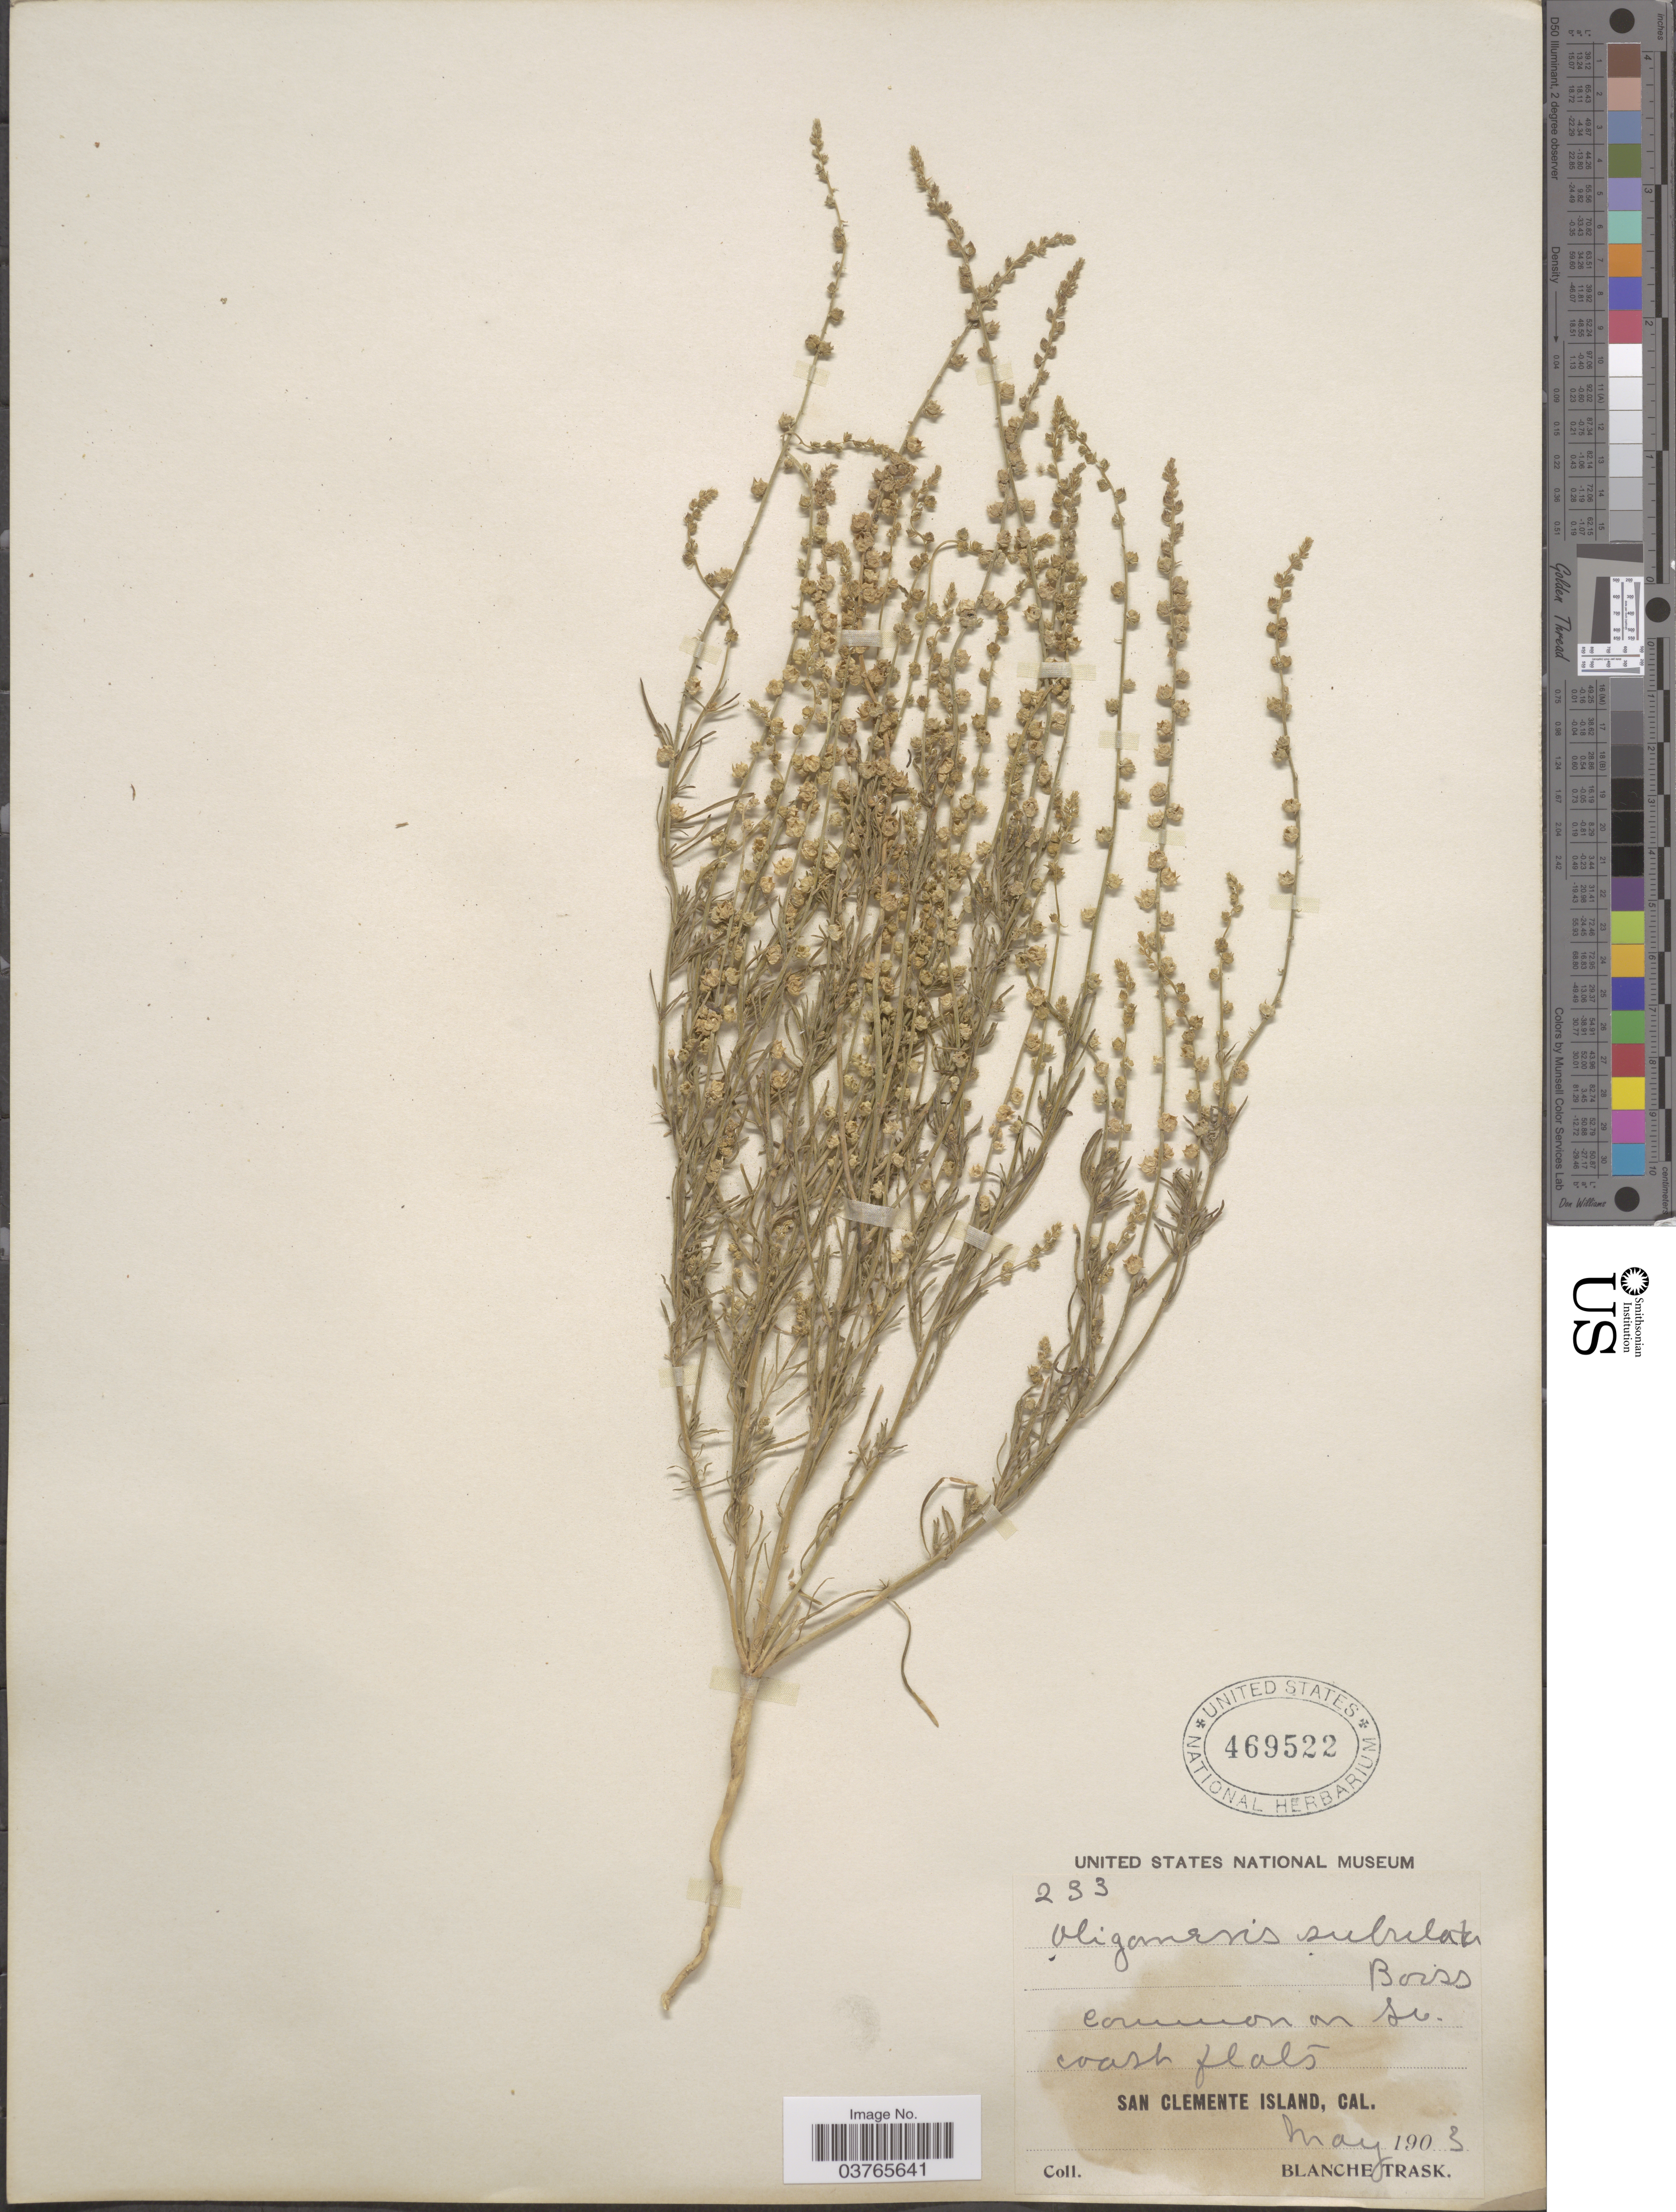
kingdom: Plantae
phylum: Tracheophyta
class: Magnoliopsida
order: Brassicales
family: Resedaceae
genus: Oligomeris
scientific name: Oligomeris subulata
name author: Webb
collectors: B. Trask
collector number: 233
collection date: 1903-05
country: United States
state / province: California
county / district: Los Angeles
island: San Clemente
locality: San Clemente Island.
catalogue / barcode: US 469522